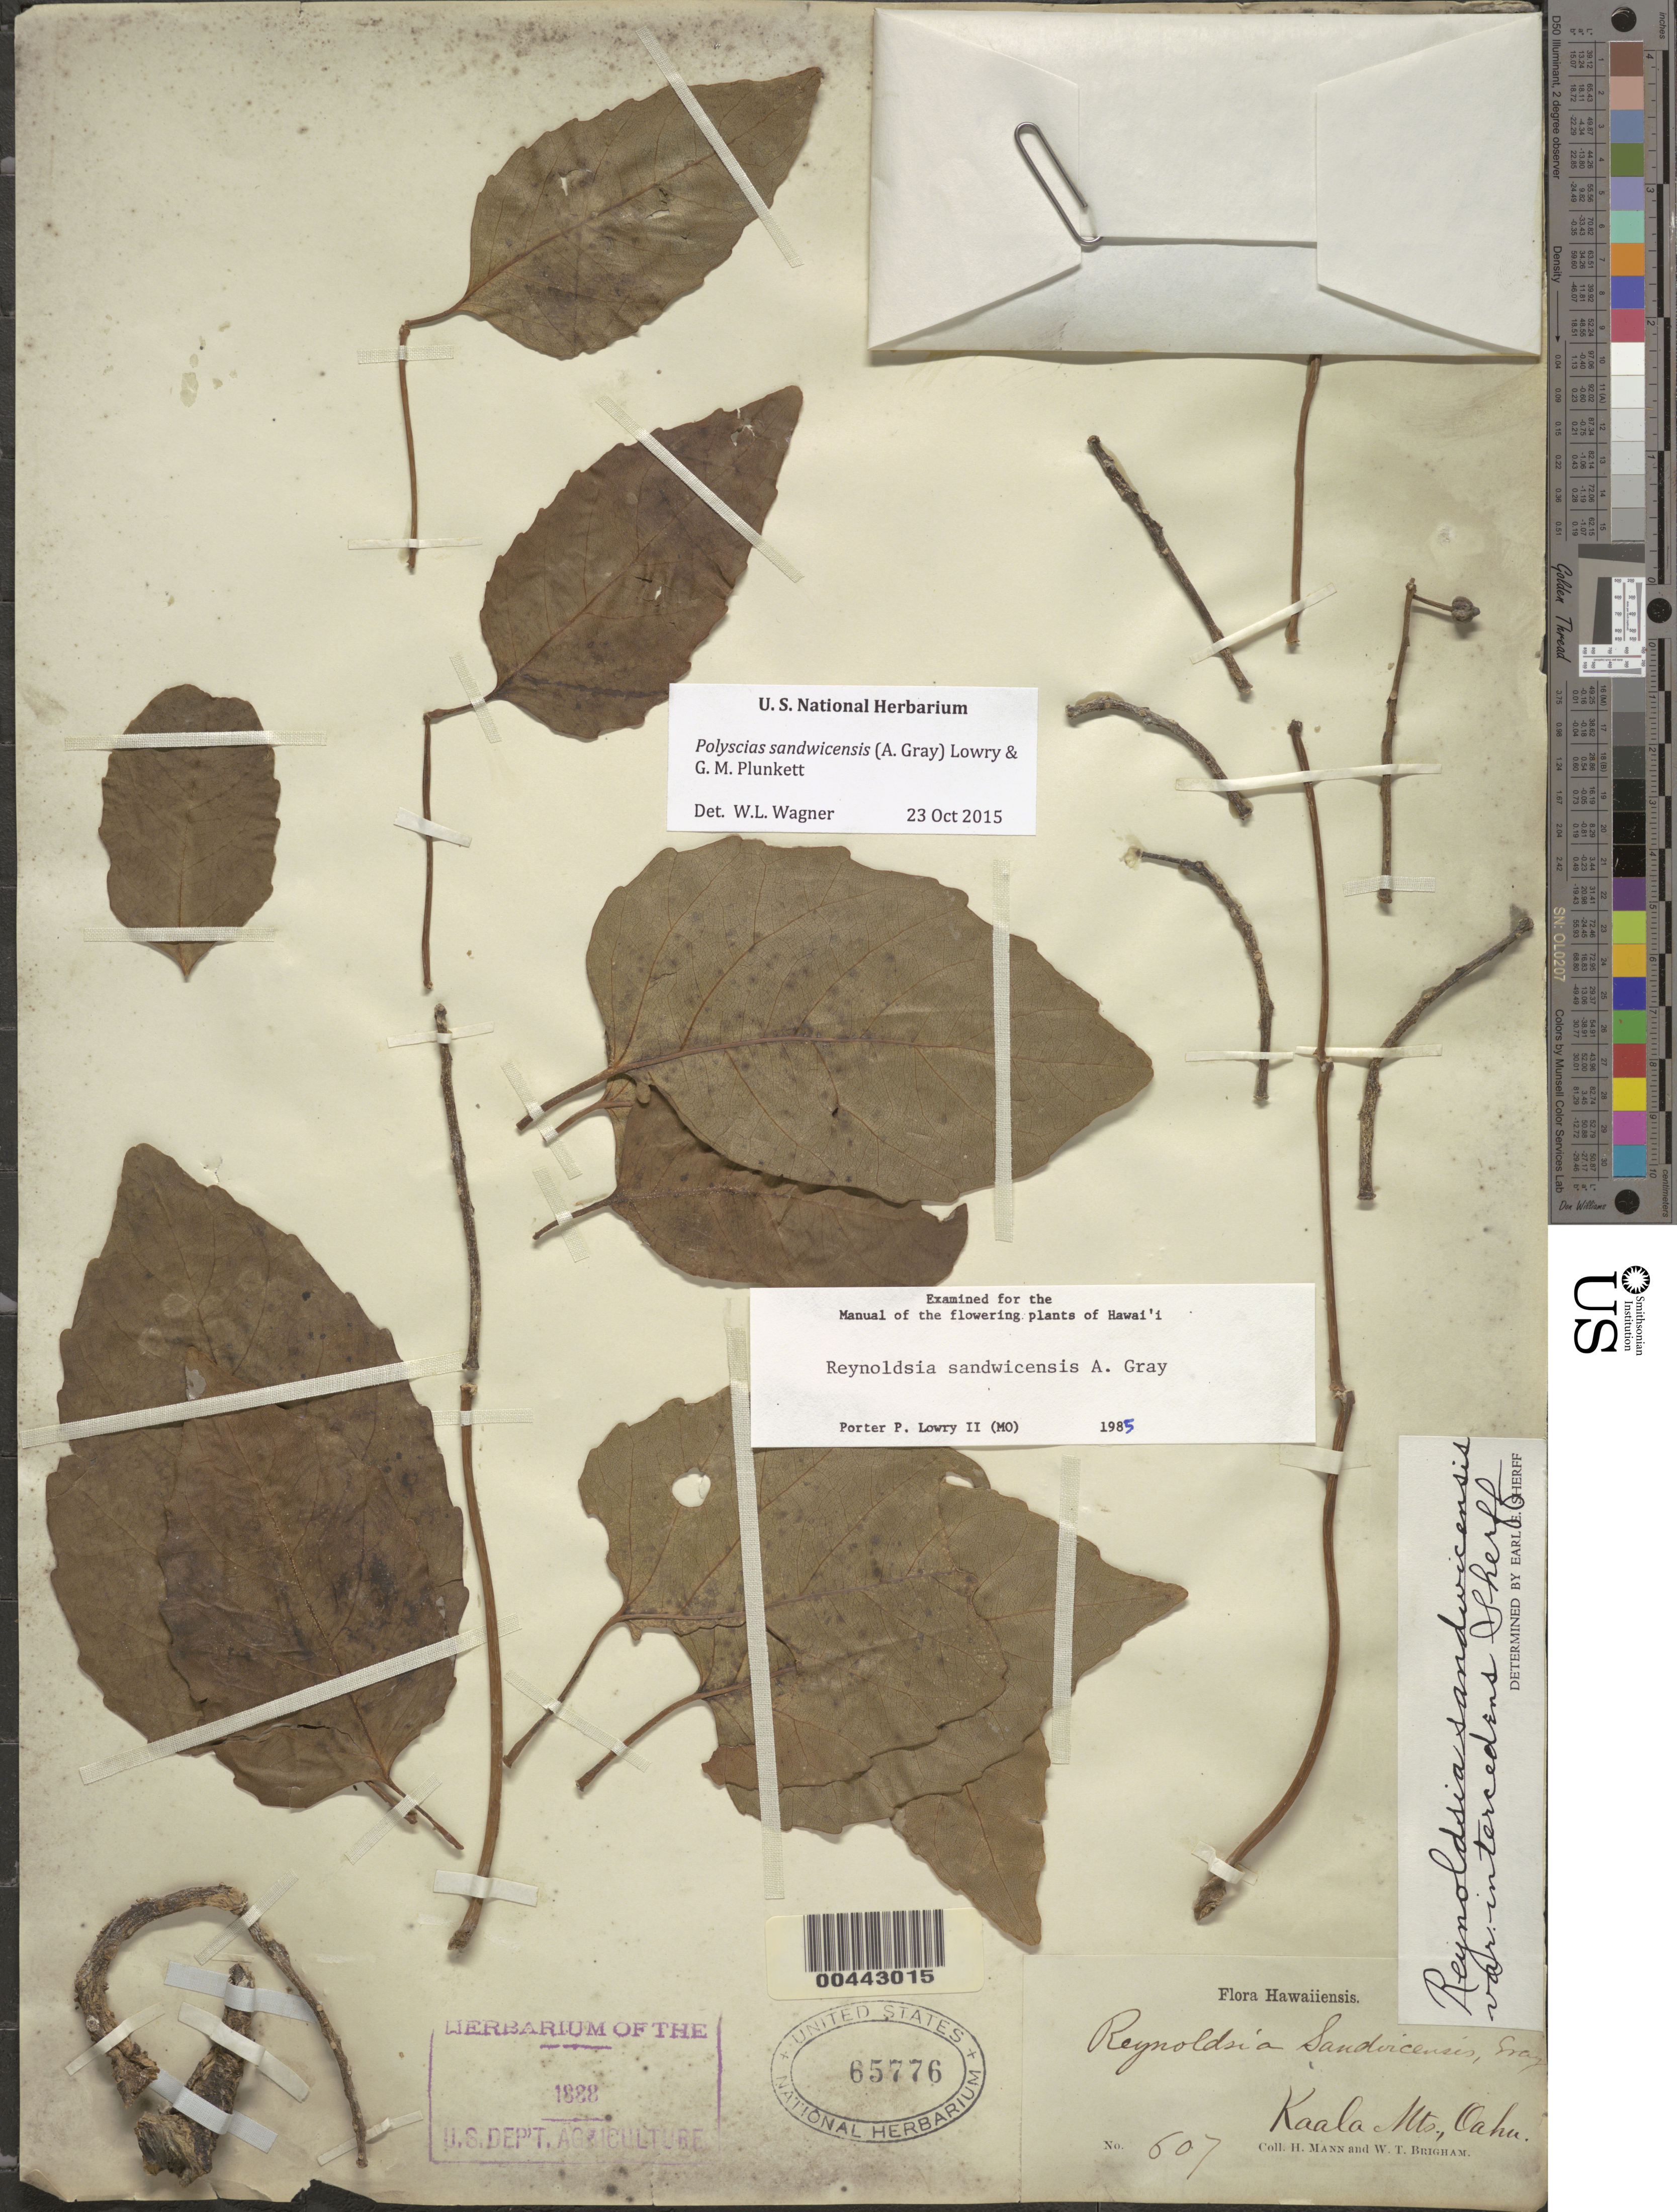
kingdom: Plantae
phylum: Tracheophyta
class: Magnoliopsida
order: Apiales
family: Araliaceae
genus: Polyscias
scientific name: Polyscias sandwicensis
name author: (A. Gray) Lowry & G. M. Plunkett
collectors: H. Mann & W. T. Brigham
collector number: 607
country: United States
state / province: Hawaii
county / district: Honolulu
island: Oahu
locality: Kaala Mts.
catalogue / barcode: US 65776